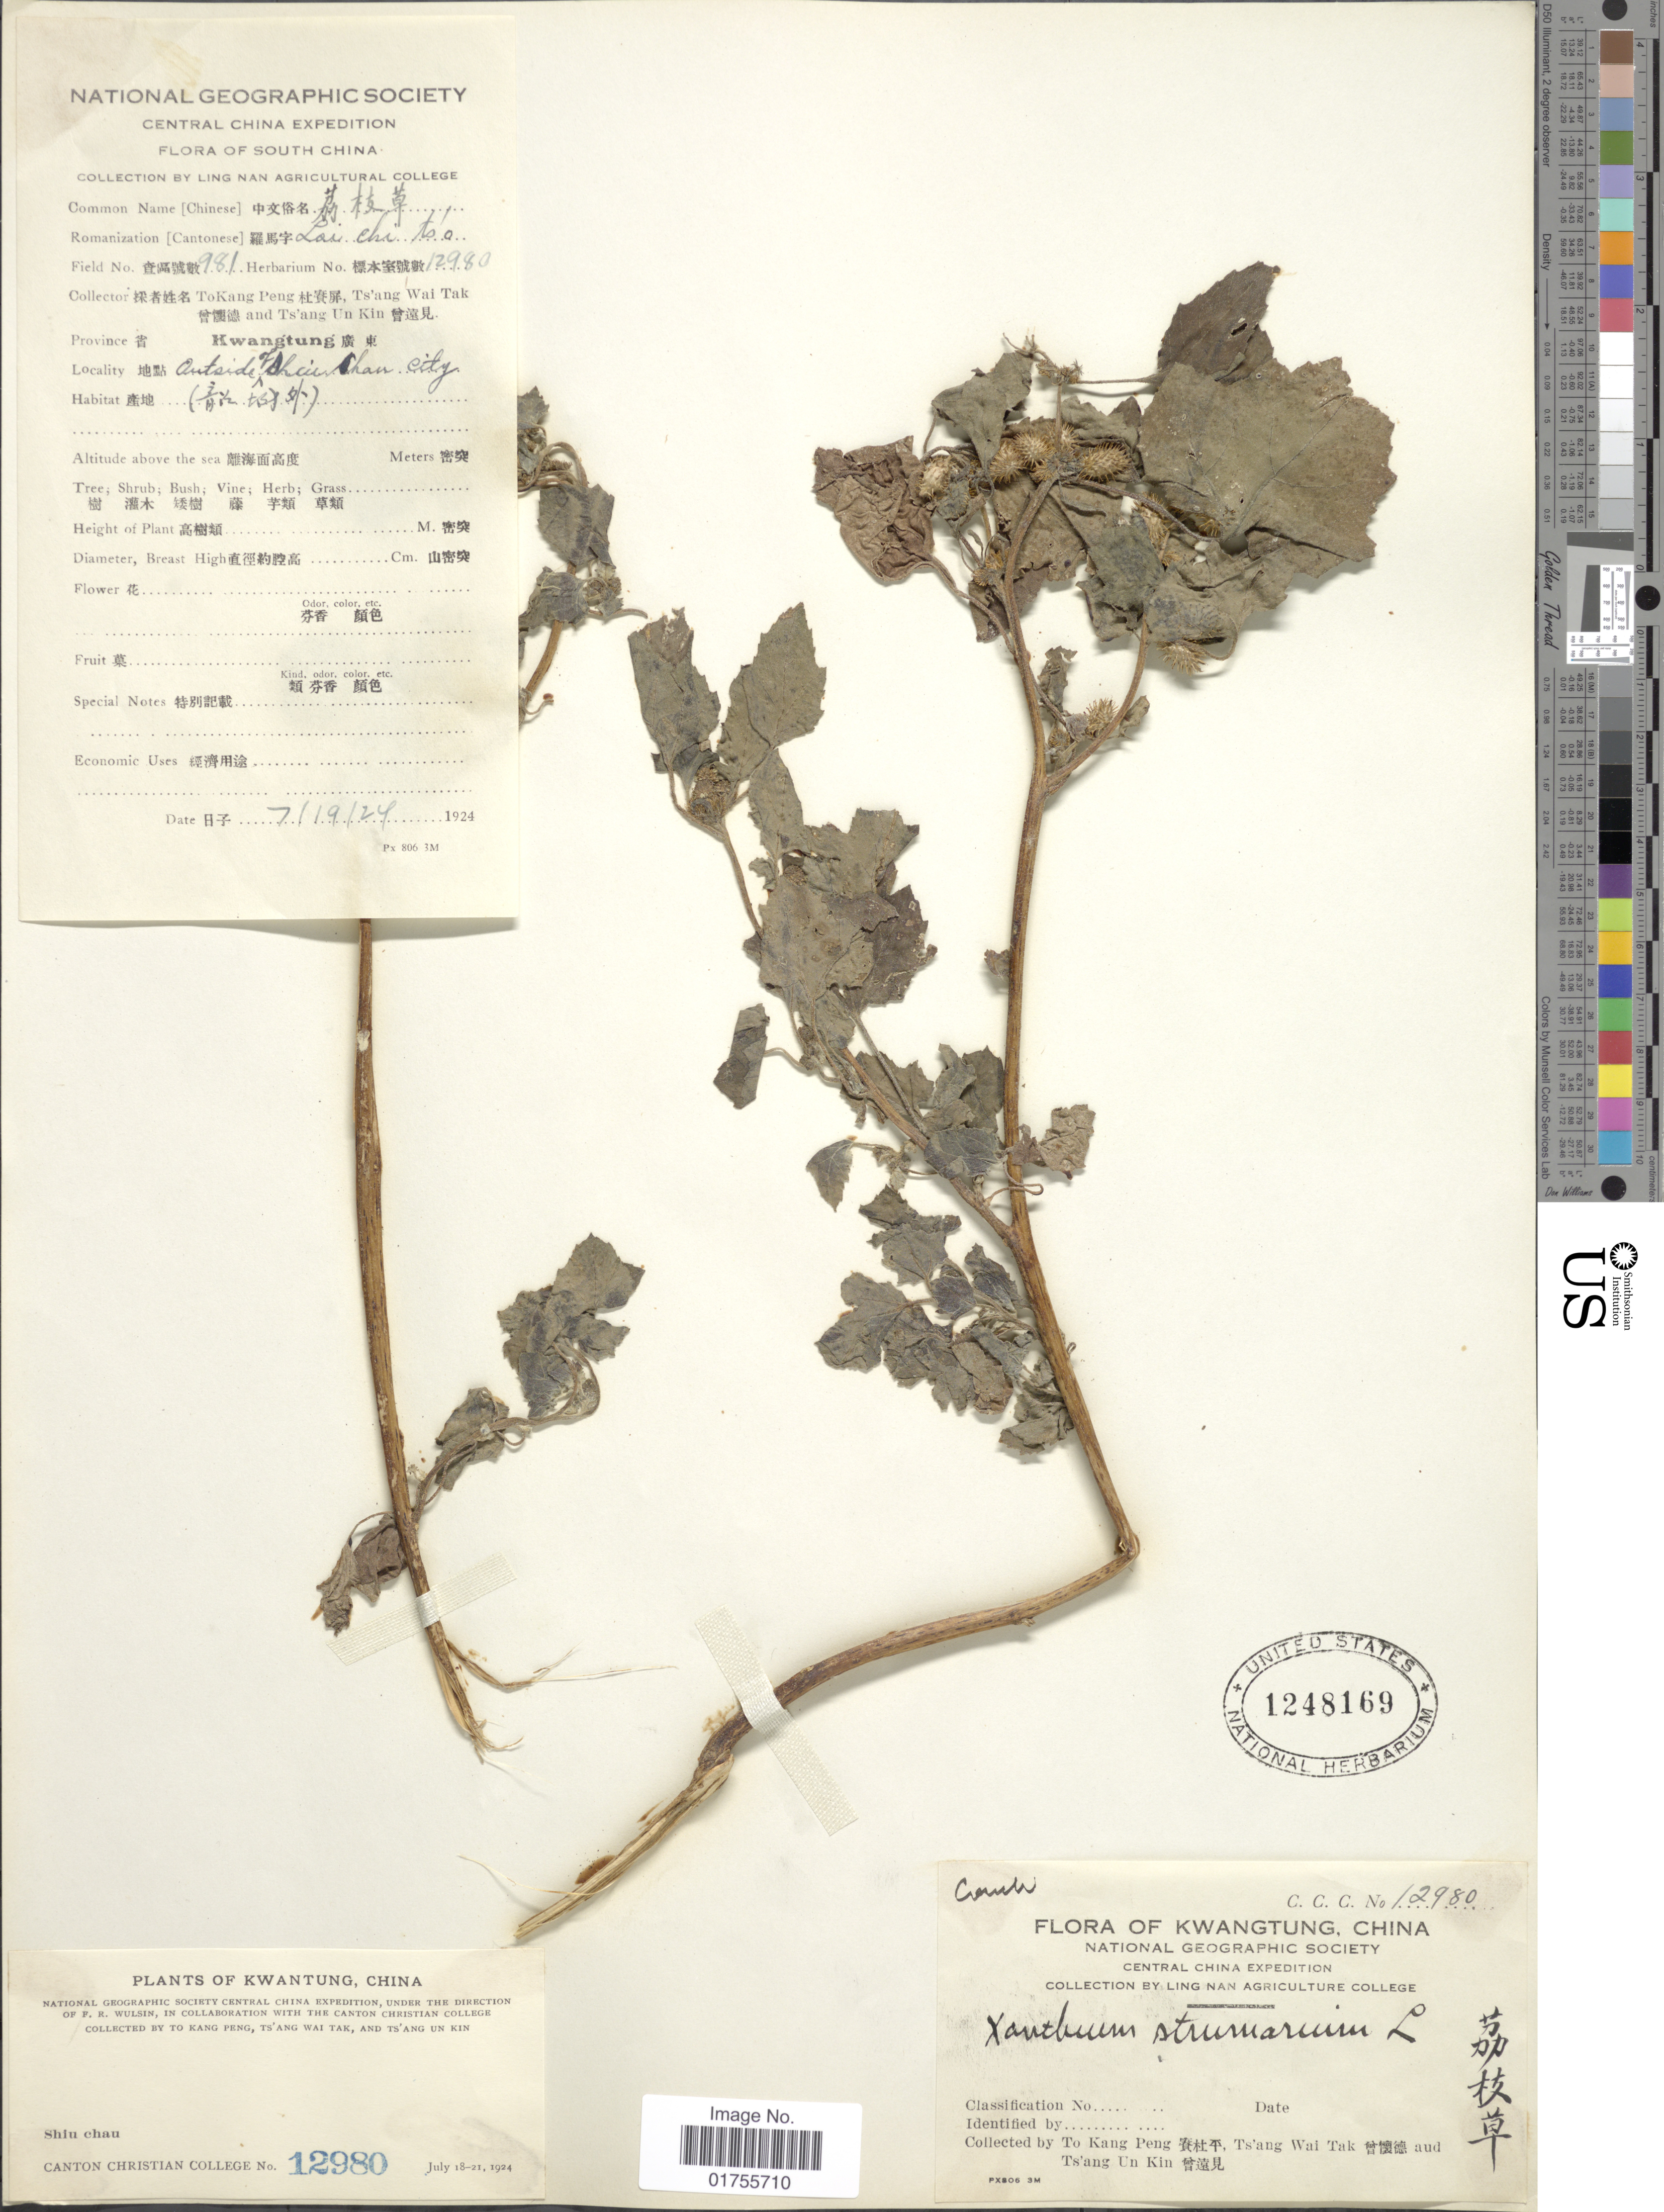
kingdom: Plantae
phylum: Tracheophyta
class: Magnoliopsida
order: Asterales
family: Asteraceae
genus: Xanthium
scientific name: Xanthium strumarium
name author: L.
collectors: Tokang Peng, W. T. Tsang & Ts' Ang Un Kin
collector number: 981/12980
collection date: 1924-07-19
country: China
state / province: Guangdong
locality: South China, Province Kwangtung, Outside [illegible text] Chan City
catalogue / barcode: US 1248169